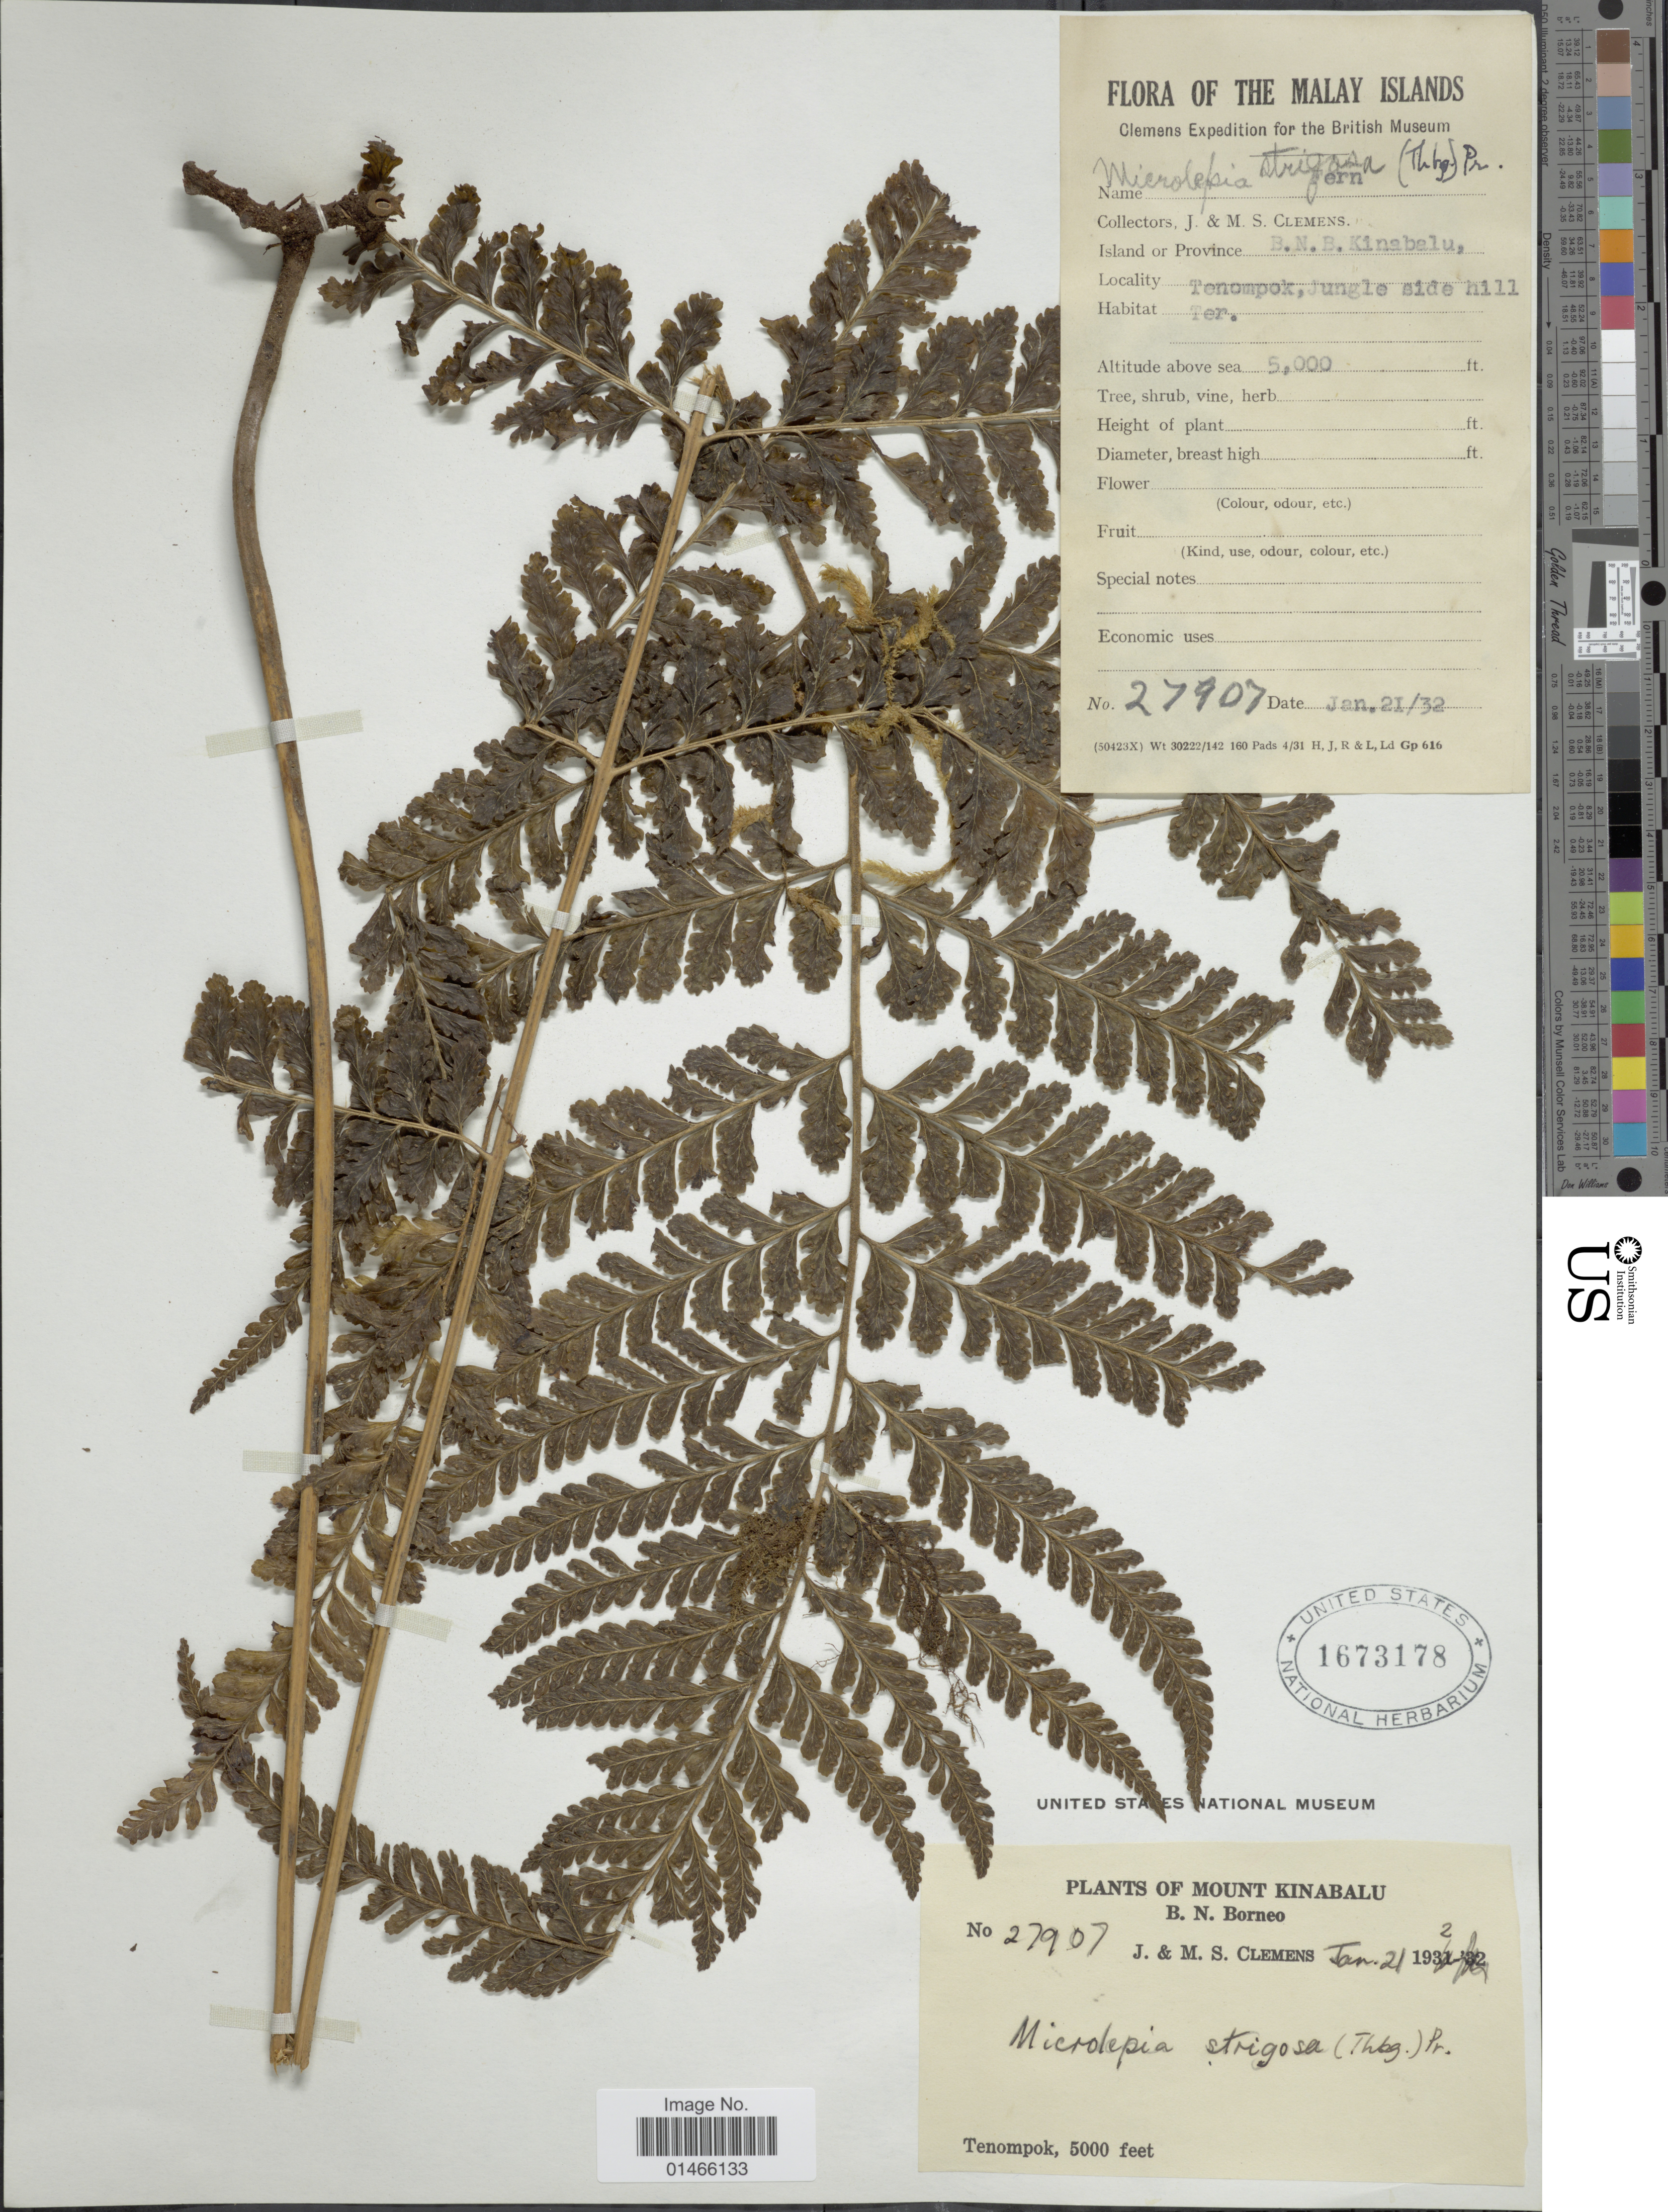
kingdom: Plantae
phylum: Tracheophyta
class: Polypodiopsida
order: Polypodiales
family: Dennstaedtiaceae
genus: Microlepia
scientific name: Microlepia strigosa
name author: (Thunb.) J. Presl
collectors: J. Clemens & M. S. Clemens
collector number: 27907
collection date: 1932-01-21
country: Malaysia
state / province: Sabah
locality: B.N.B. Kinabalu, Tenompok, jungle side hill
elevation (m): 1524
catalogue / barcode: US 1673178